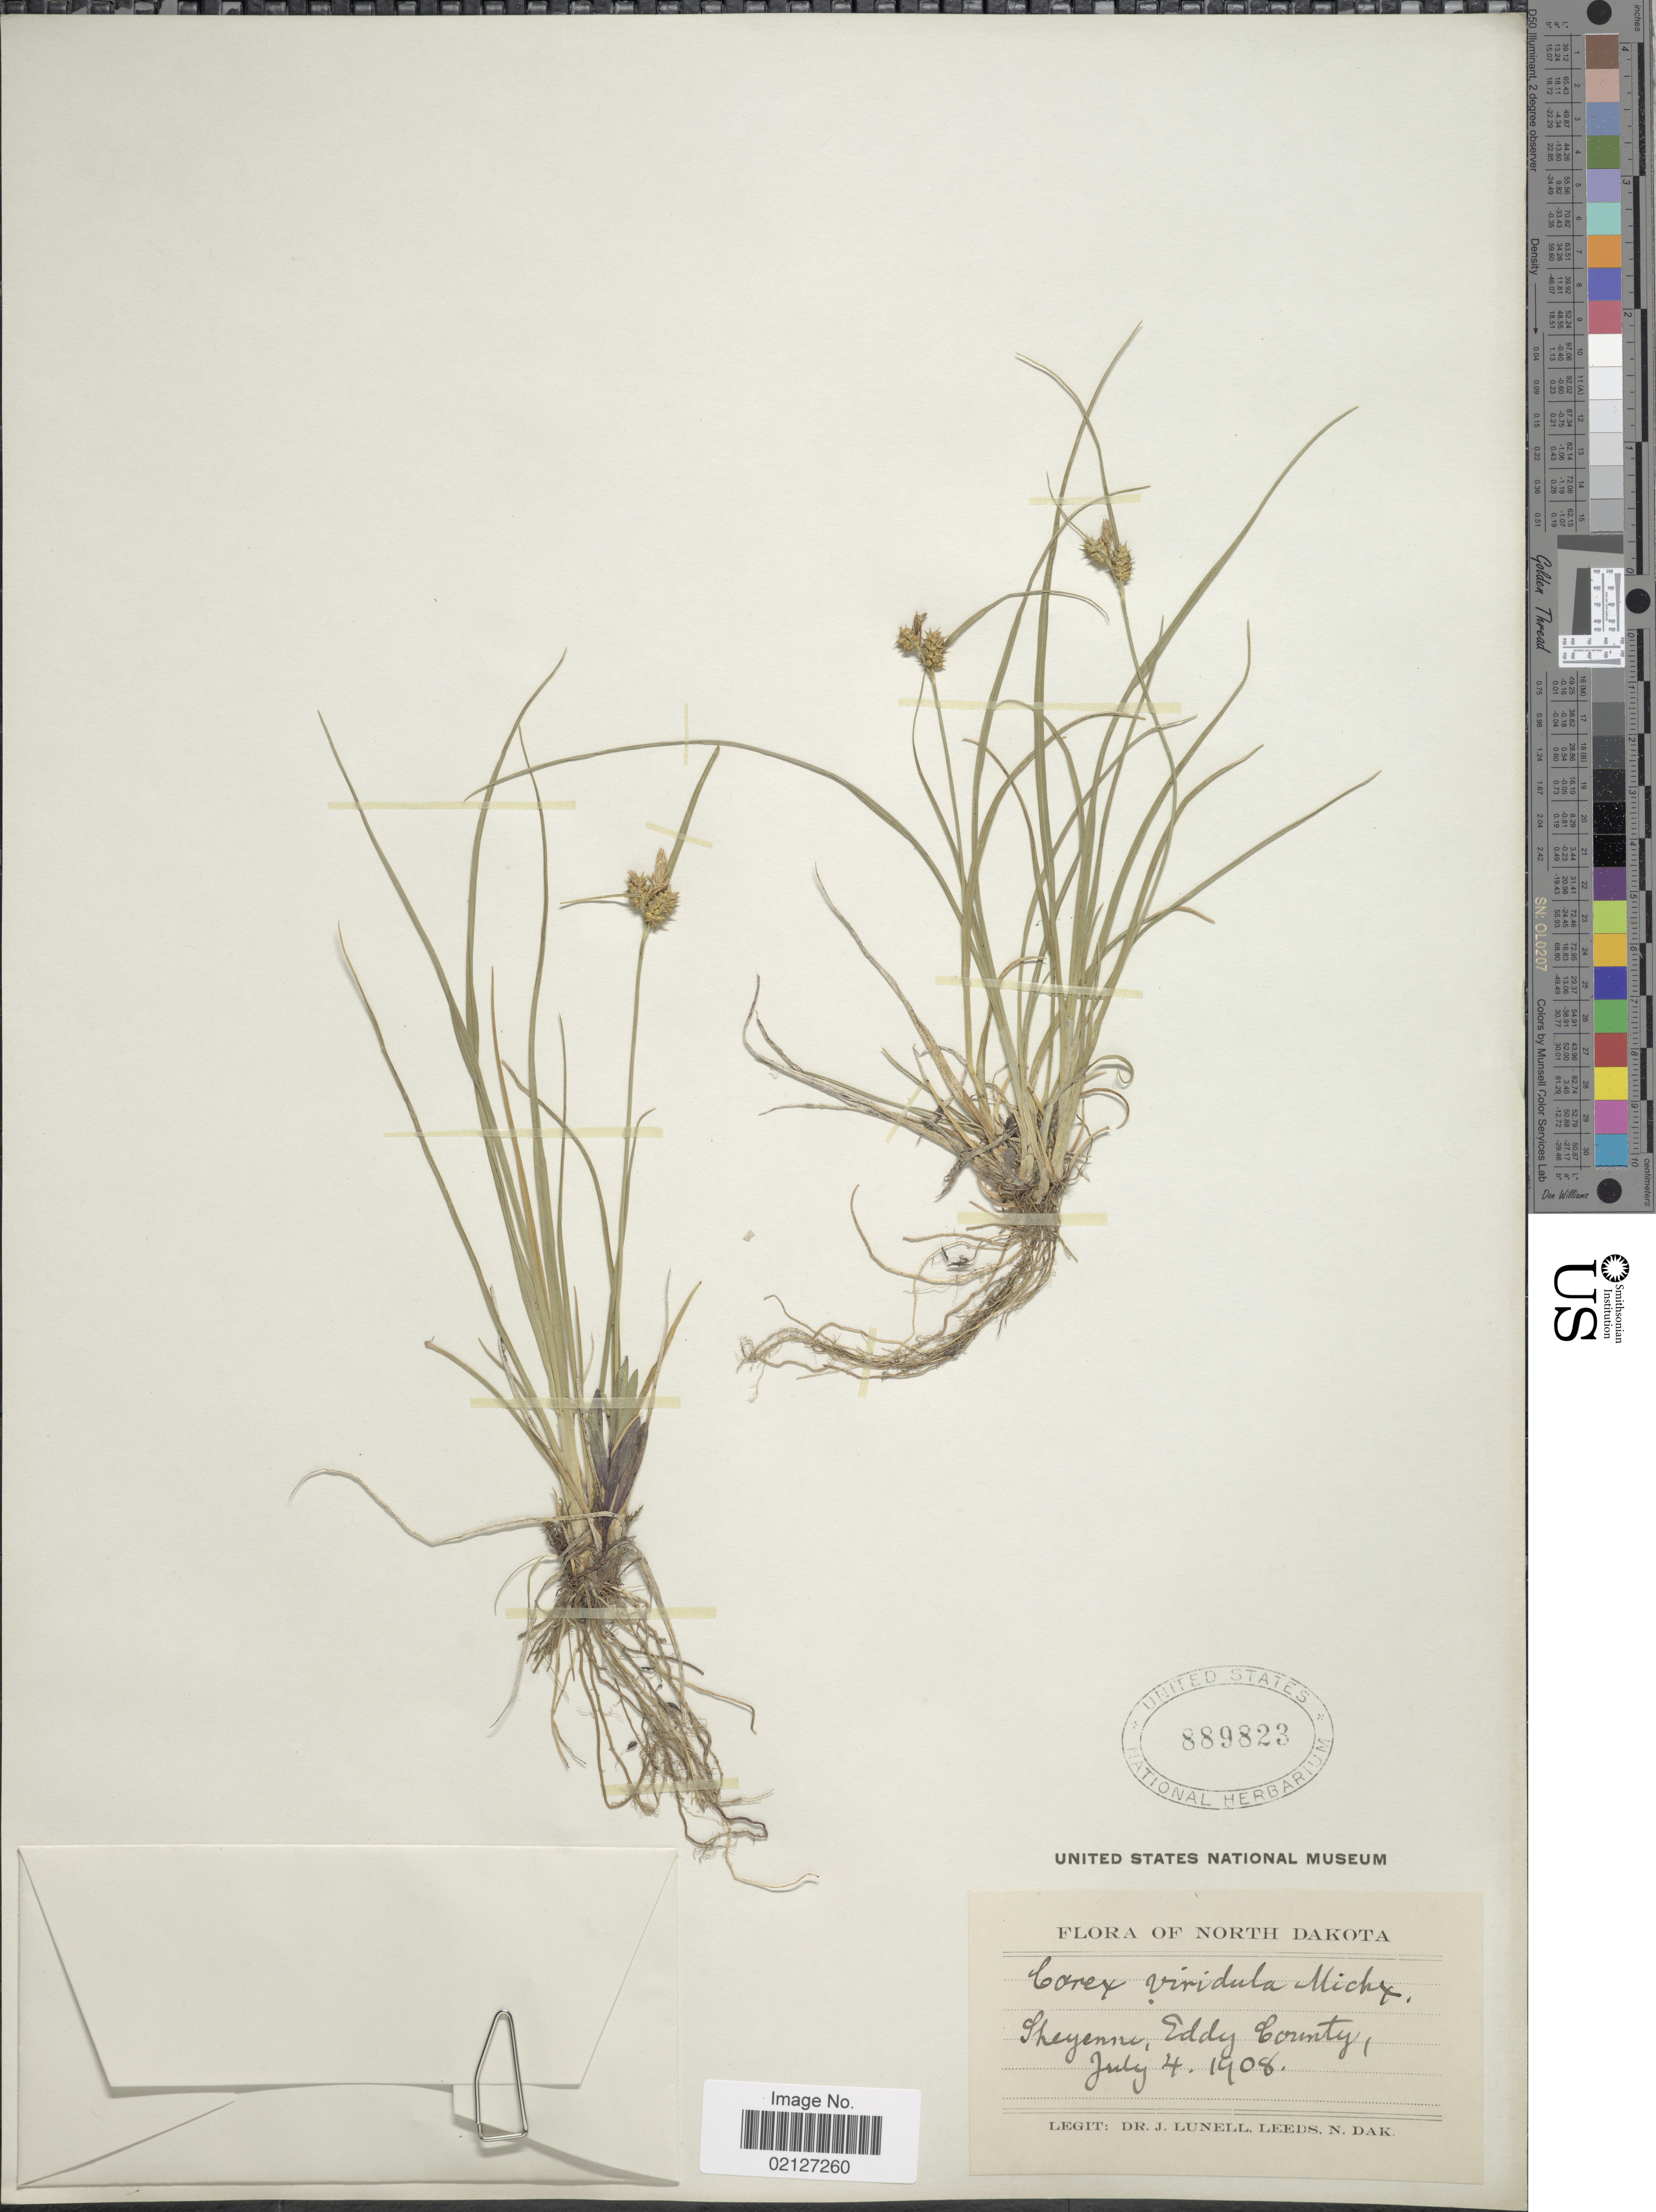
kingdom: Plantae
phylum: Tracheophyta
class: Liliopsida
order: Poales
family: Cyperaceae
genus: Carex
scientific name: Carex oederi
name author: Retz.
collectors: J. Leeds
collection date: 1908-07-04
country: United States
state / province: North Dakota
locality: Sheyenne, Eddy County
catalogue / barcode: US 889823